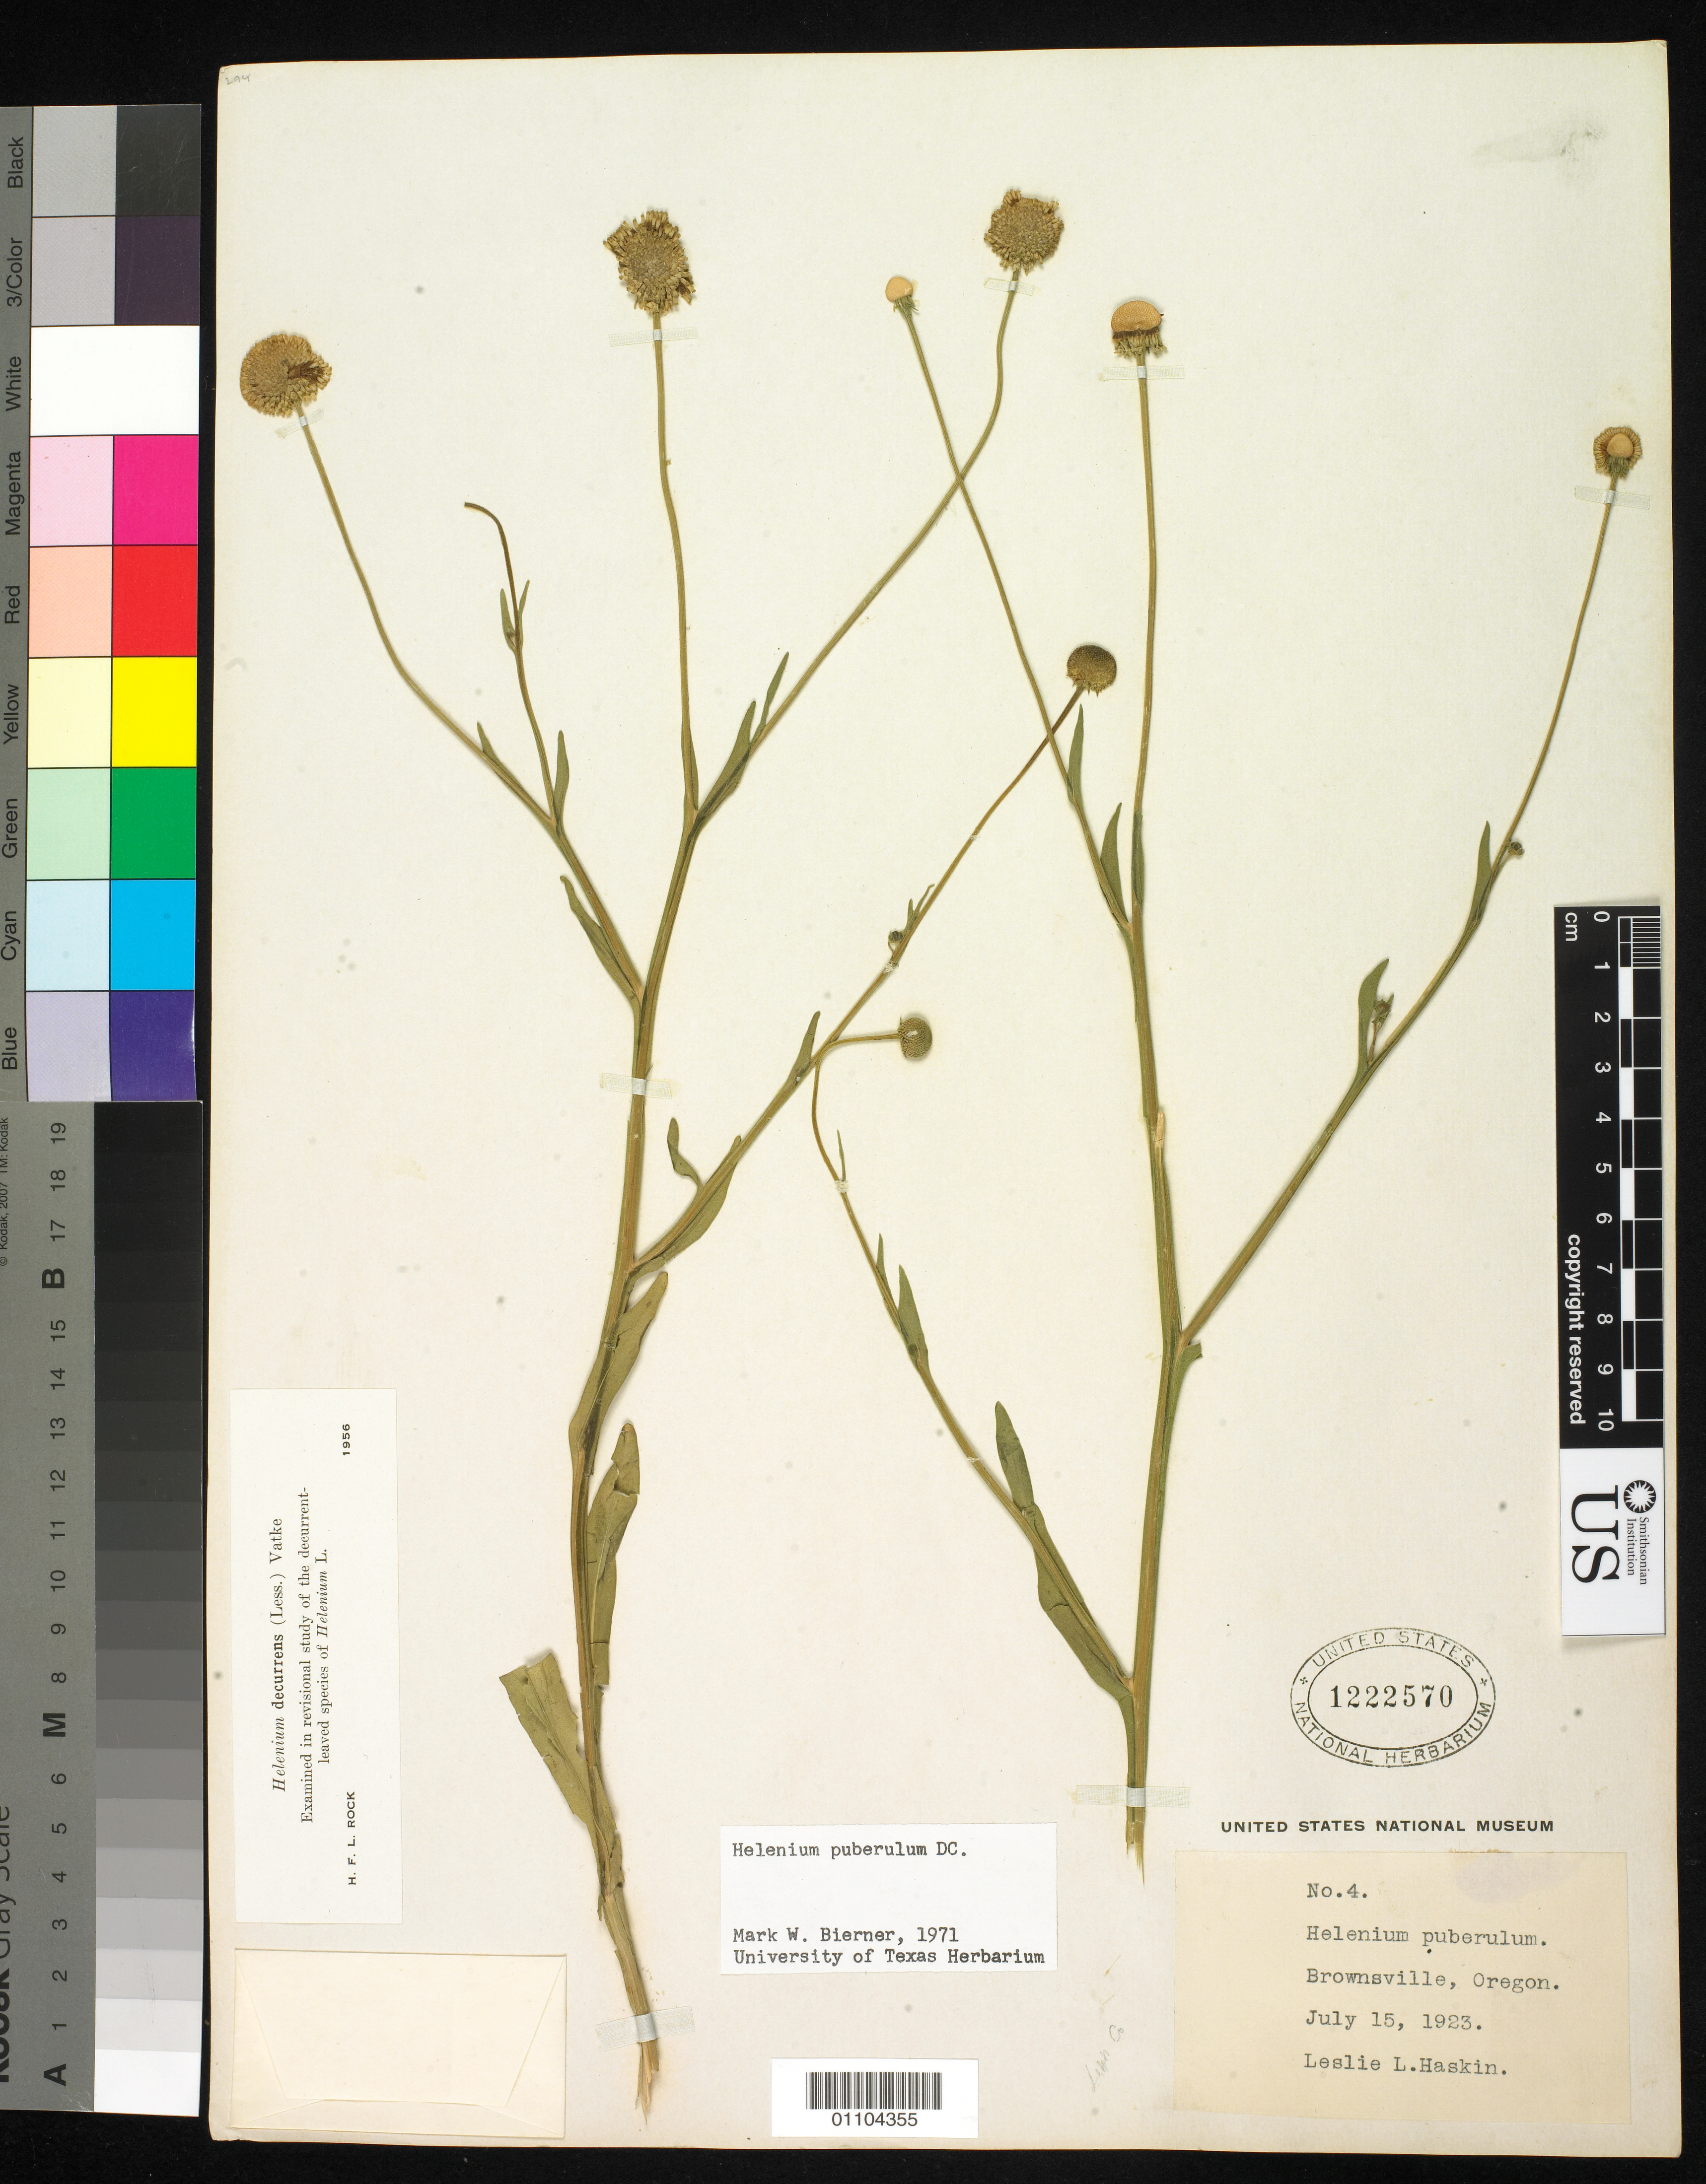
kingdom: Plantae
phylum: Tracheophyta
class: Magnoliopsida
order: Asterales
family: Asteraceae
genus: Helenium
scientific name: Helenium puberulum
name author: DC.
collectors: L. Haskin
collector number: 4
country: United States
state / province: Oregon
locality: Brownsville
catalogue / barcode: US 1222570